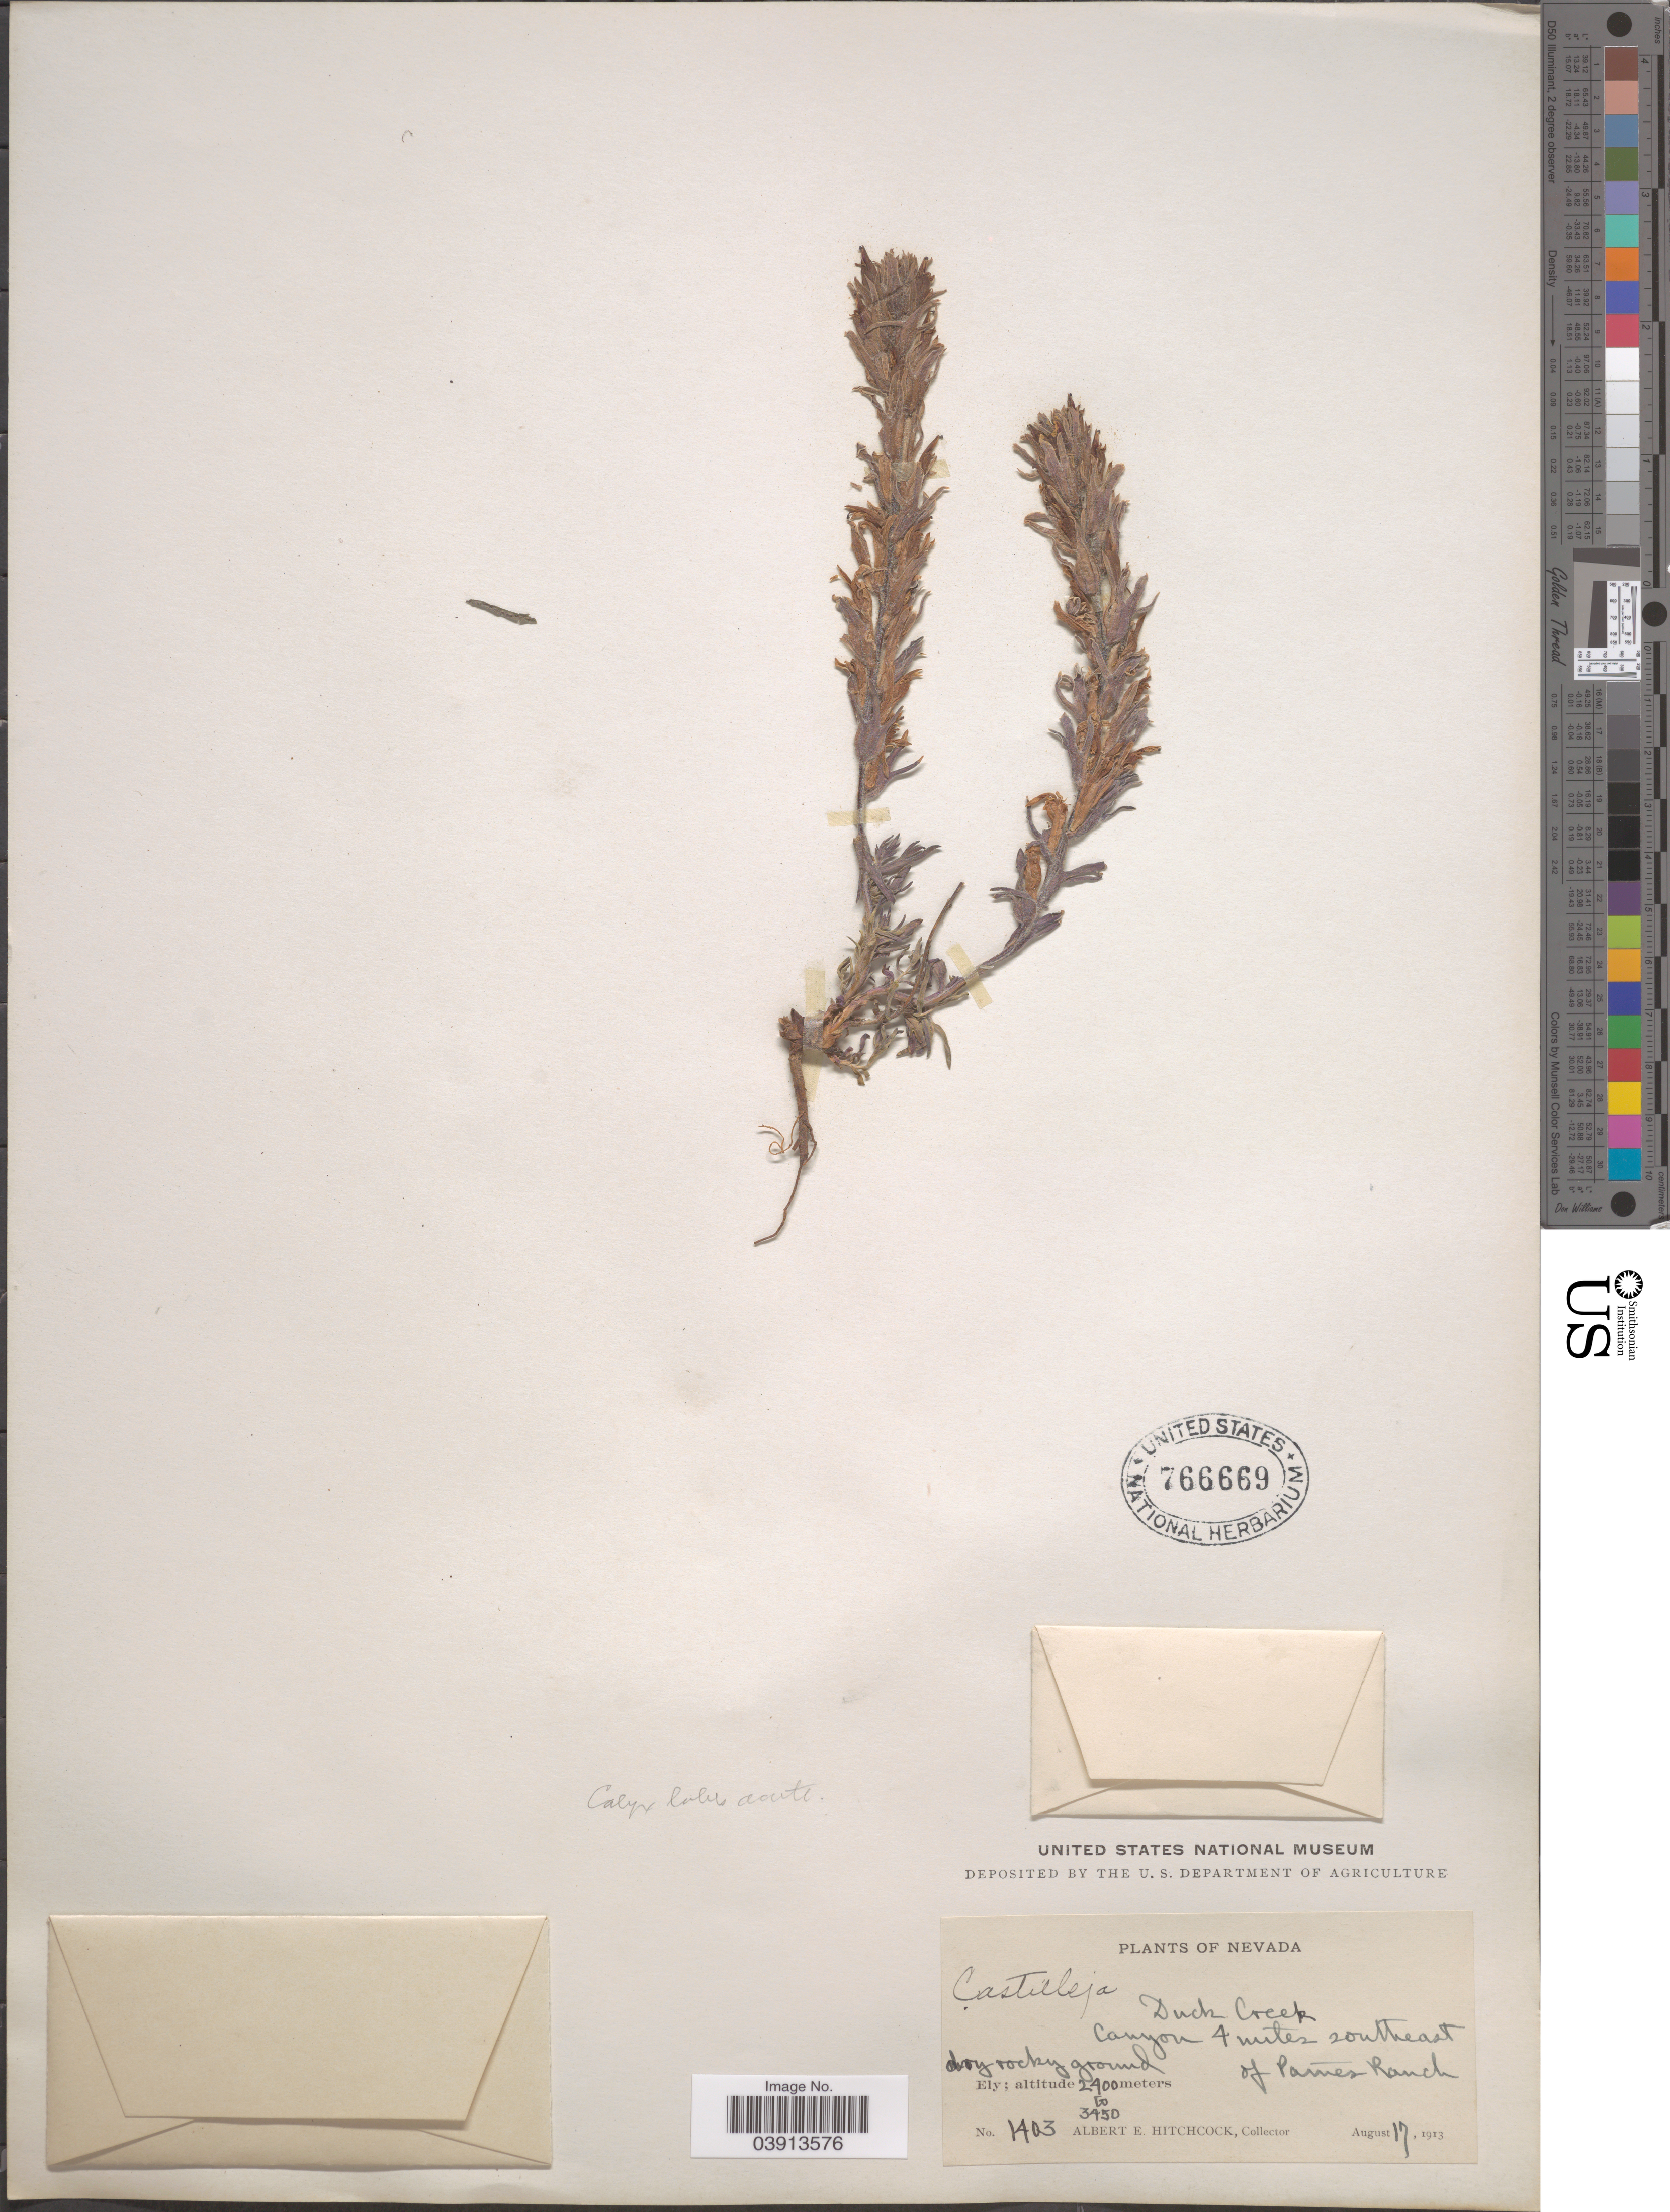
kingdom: Plantae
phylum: Tracheophyta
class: Magnoliopsida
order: Lamiales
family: Orobanchaceae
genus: Castilleja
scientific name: Castilleja pilosa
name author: (S. Watson) Rydb.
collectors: A. Hitchcock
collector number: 1403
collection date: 1913-08-17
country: United States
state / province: Nevada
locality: Duck Creek. Canyon 4 miles southeast of Pames Ranch. Ely.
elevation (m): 2400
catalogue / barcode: US 766669